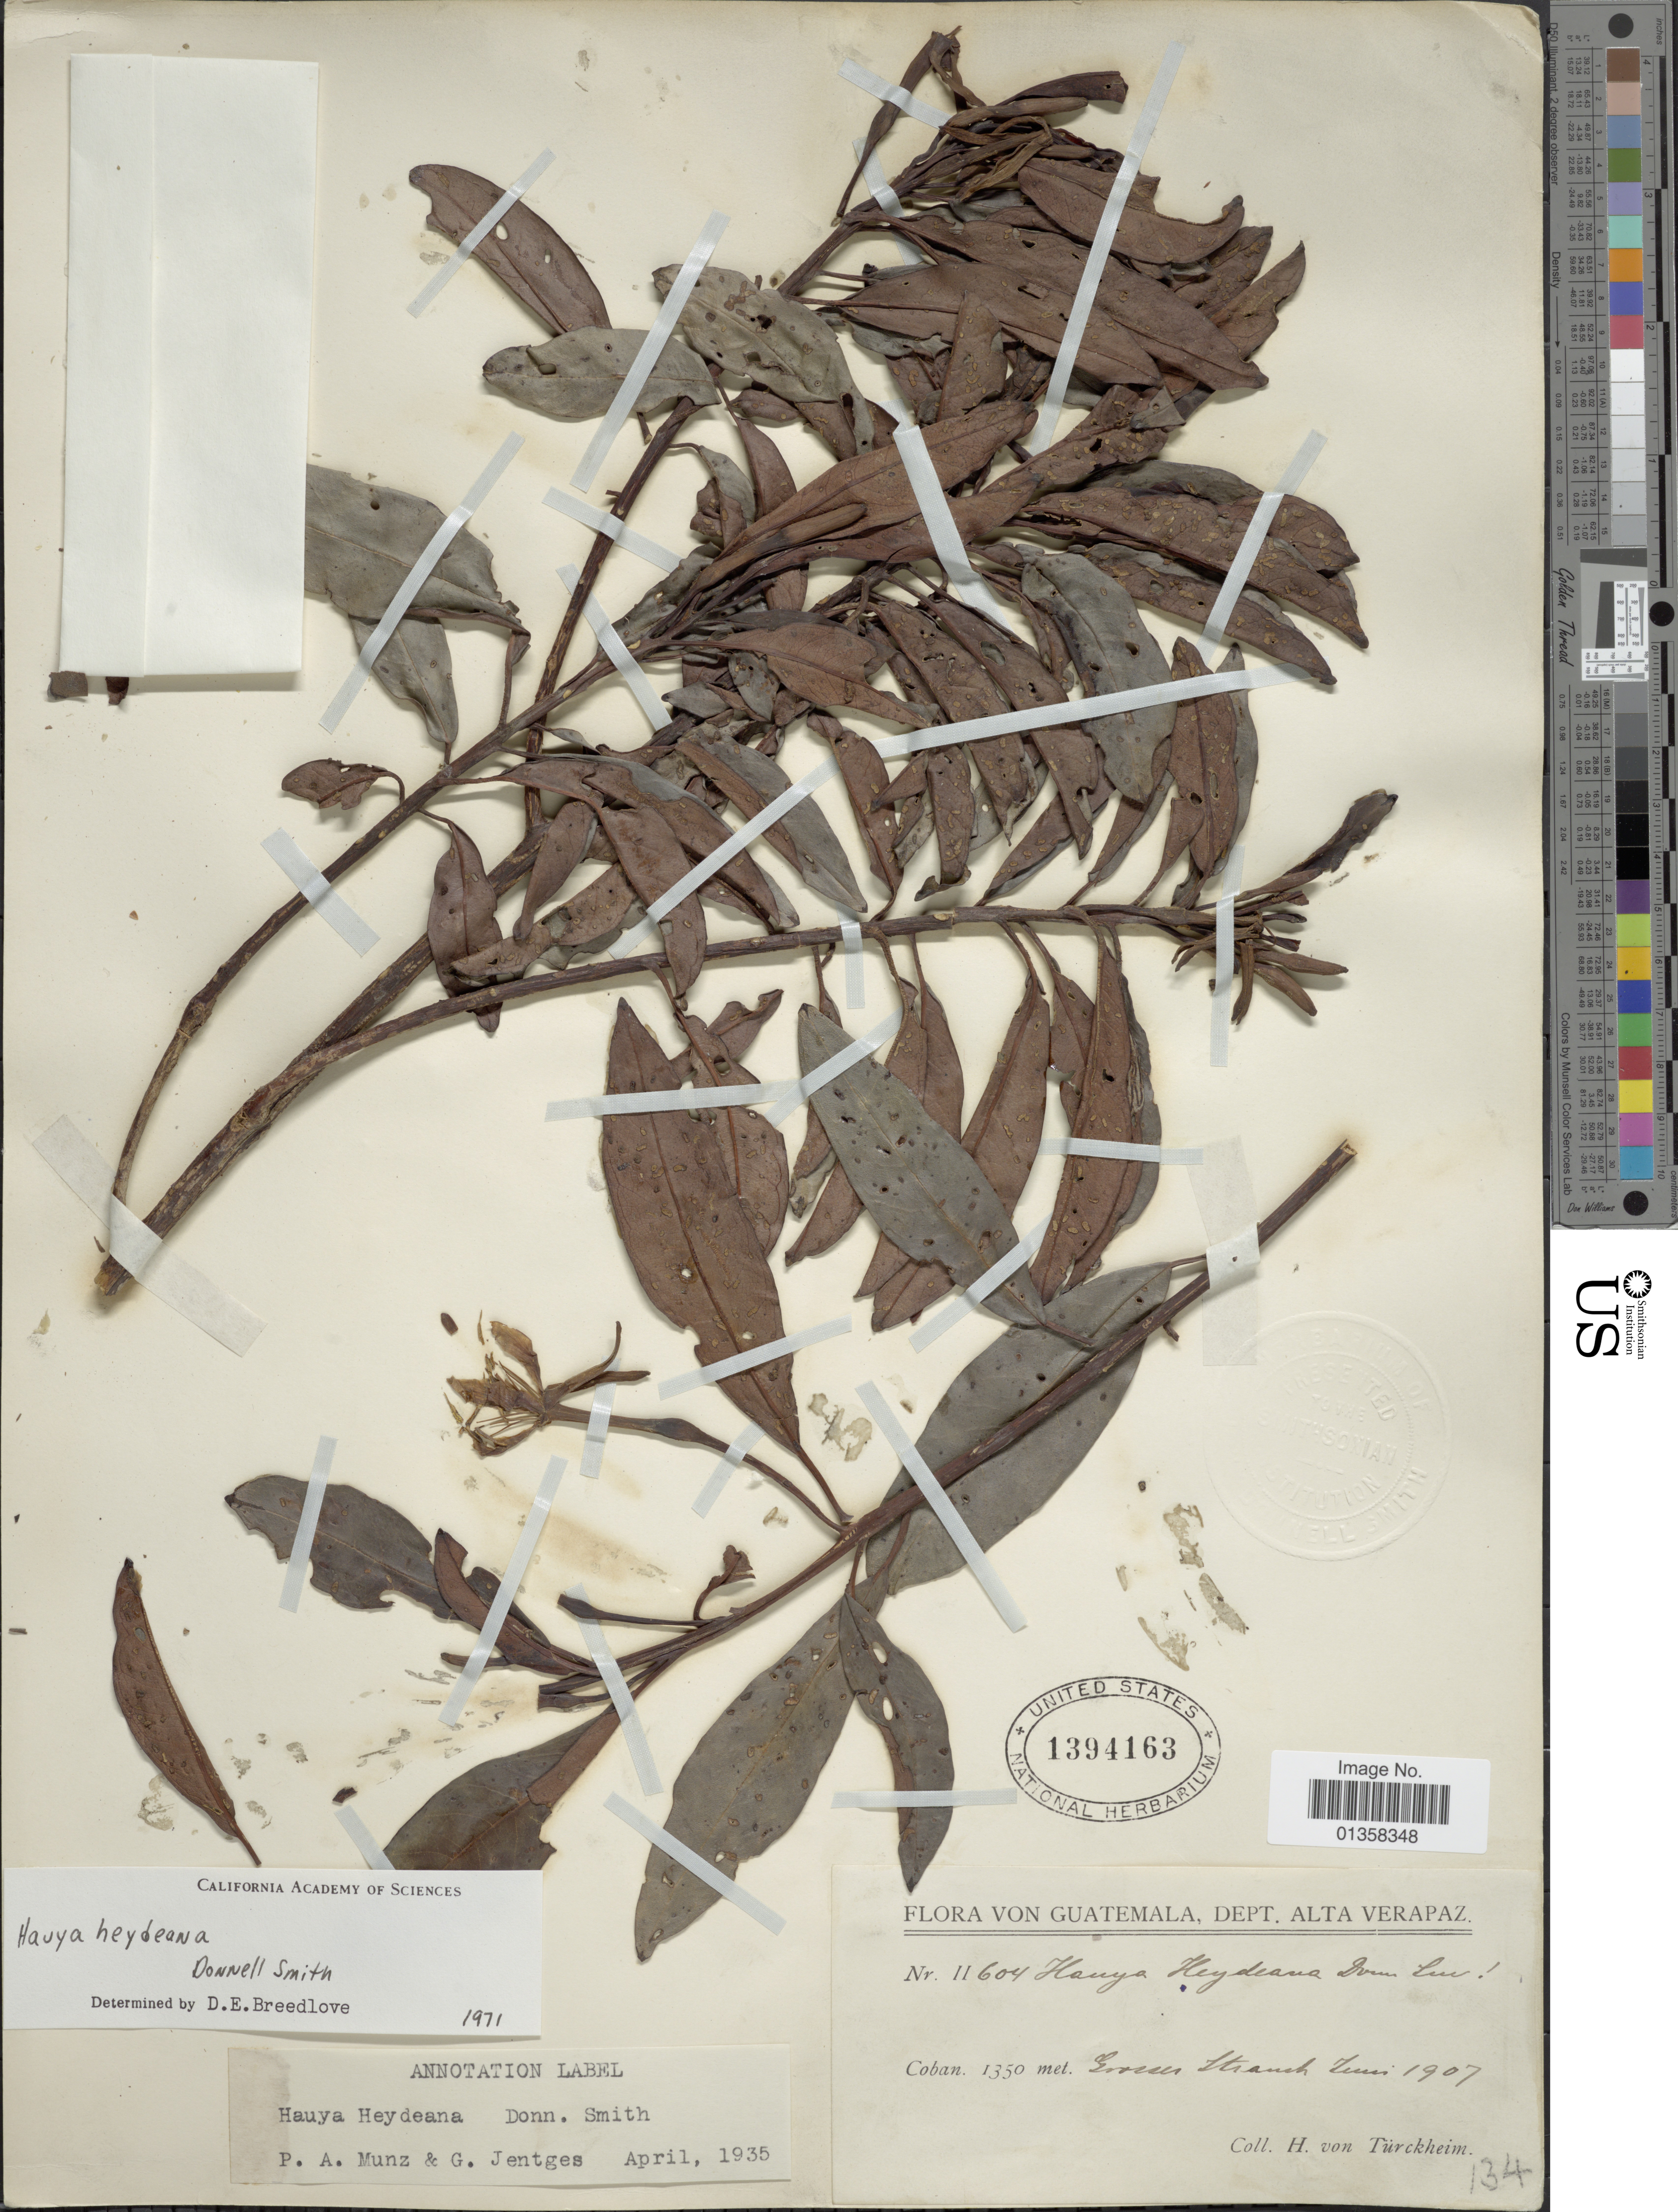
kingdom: Plantae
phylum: Tracheophyta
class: Magnoliopsida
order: Myrtales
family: Onagraceae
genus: Hauya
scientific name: Hauya elegans subsp. barcenae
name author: (Hemsl.) P.H. Raven & Breedlove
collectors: H. von Türckheim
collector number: II604*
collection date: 1907-06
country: Guatemala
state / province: Alta Verapaz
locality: Cobán, [illegible text]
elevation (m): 1350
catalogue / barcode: US 1394163